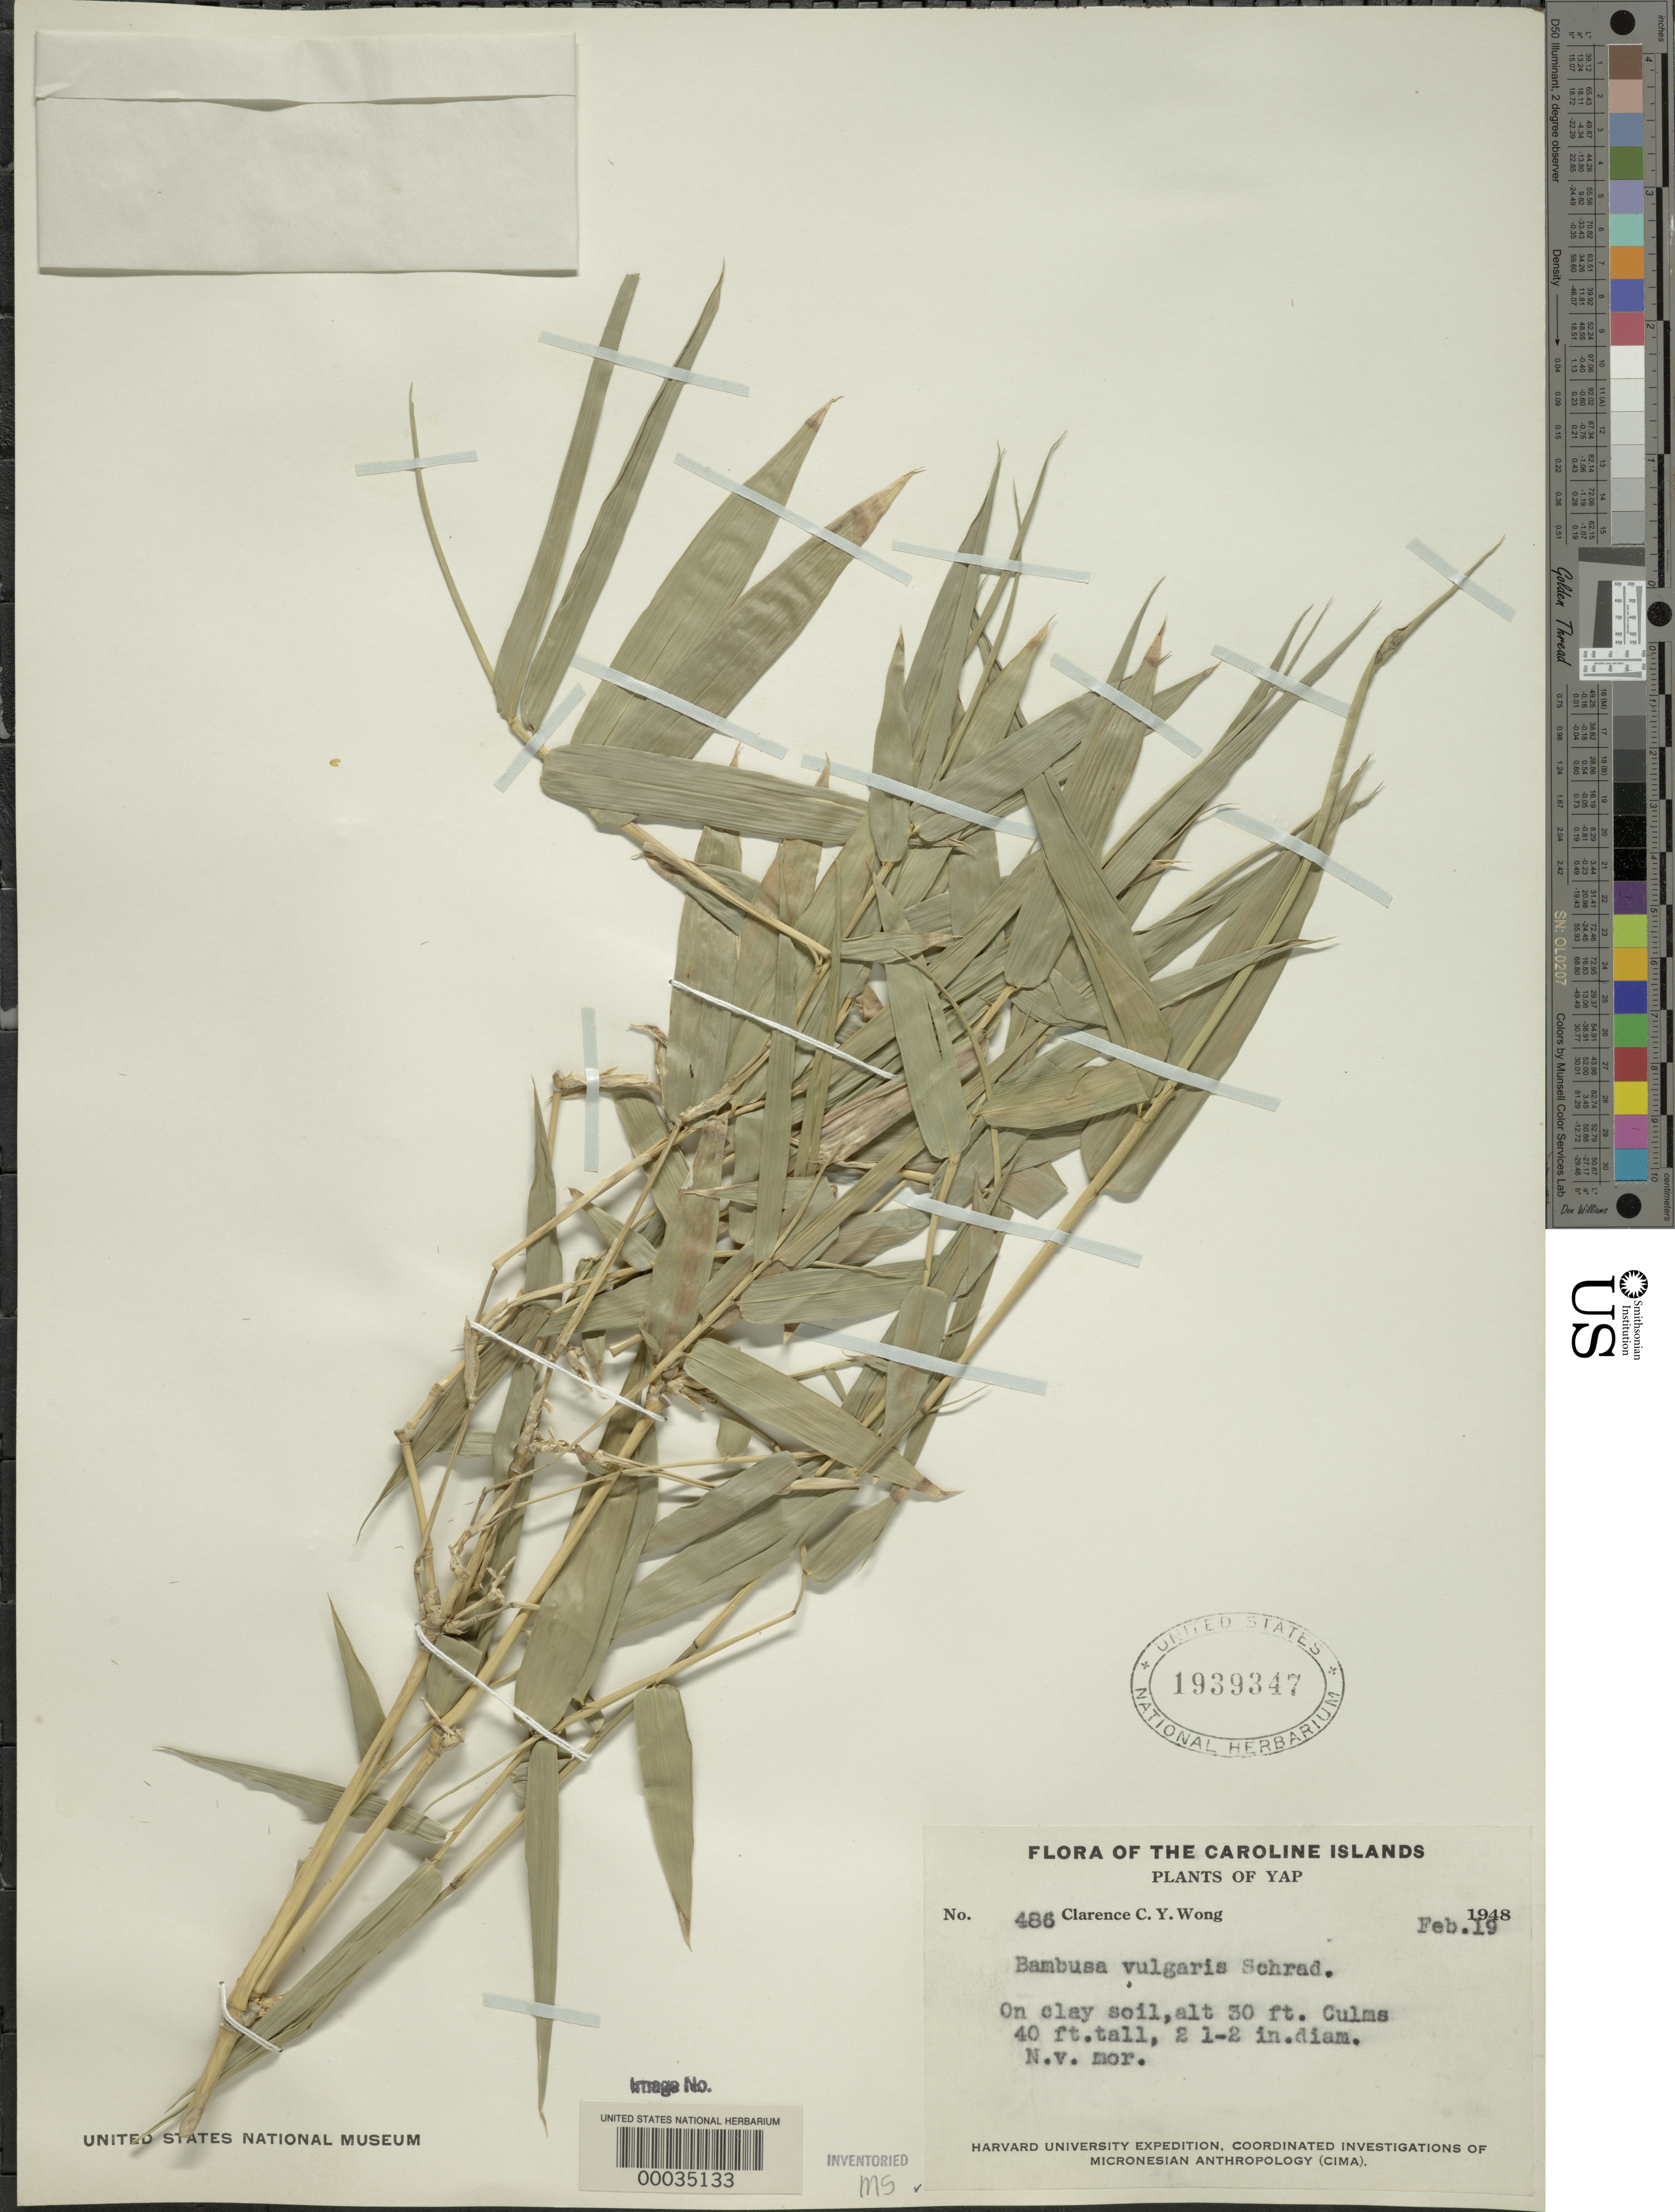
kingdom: Plantae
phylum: Tracheophyta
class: Liliopsida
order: Poales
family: Poaceae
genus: Bambusa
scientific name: Bambusa vulgaris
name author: Schrad. ex J.C. Wendl.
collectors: C. Y. C. Wong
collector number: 486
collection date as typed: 19 Feb 1948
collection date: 1948-02-19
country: Micronesia, Federated States of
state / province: Yap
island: Yap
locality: Flora of Caroline Islands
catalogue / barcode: US 1939347